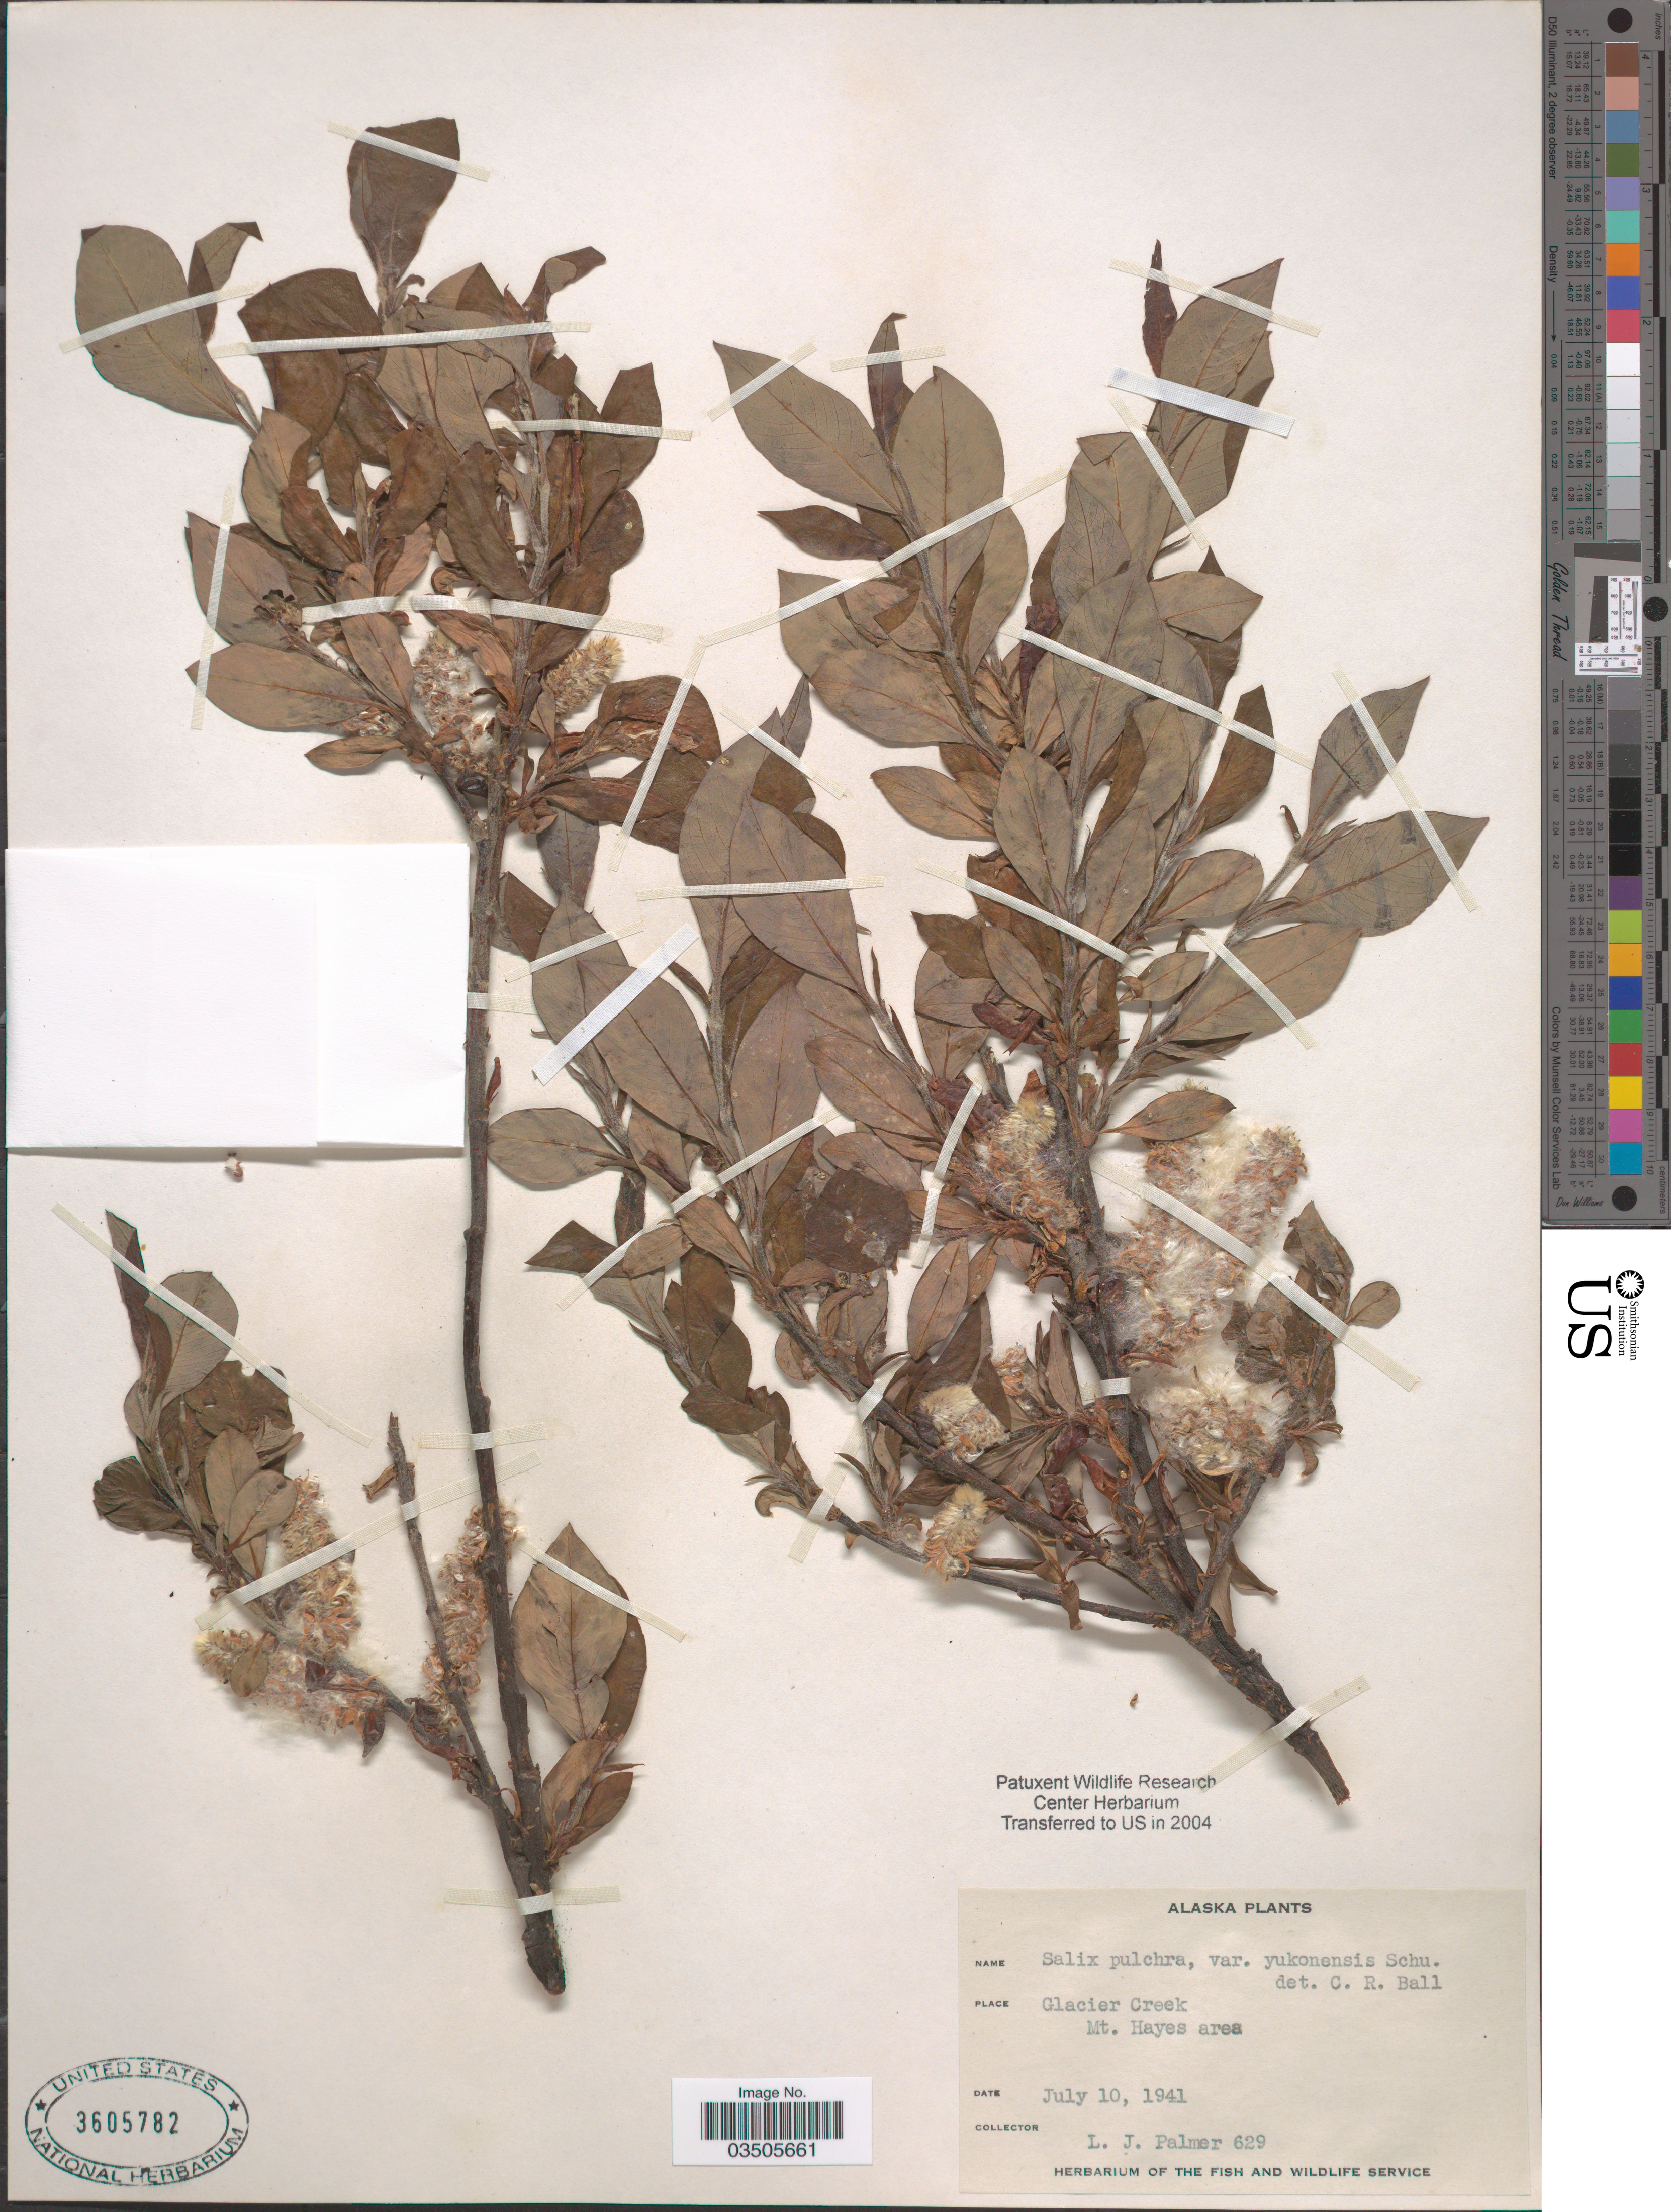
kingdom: Plantae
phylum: Tracheophyta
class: Magnoliopsida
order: Malpighiales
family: Salicaceae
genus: Salix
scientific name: Salix pulchra var. yukonensis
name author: C.K. Schneid.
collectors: L. J. Palmer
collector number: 629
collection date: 1941-07-10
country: United States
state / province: Alaska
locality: Glacier Creek. Mt. Hayes area.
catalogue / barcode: US 3605782